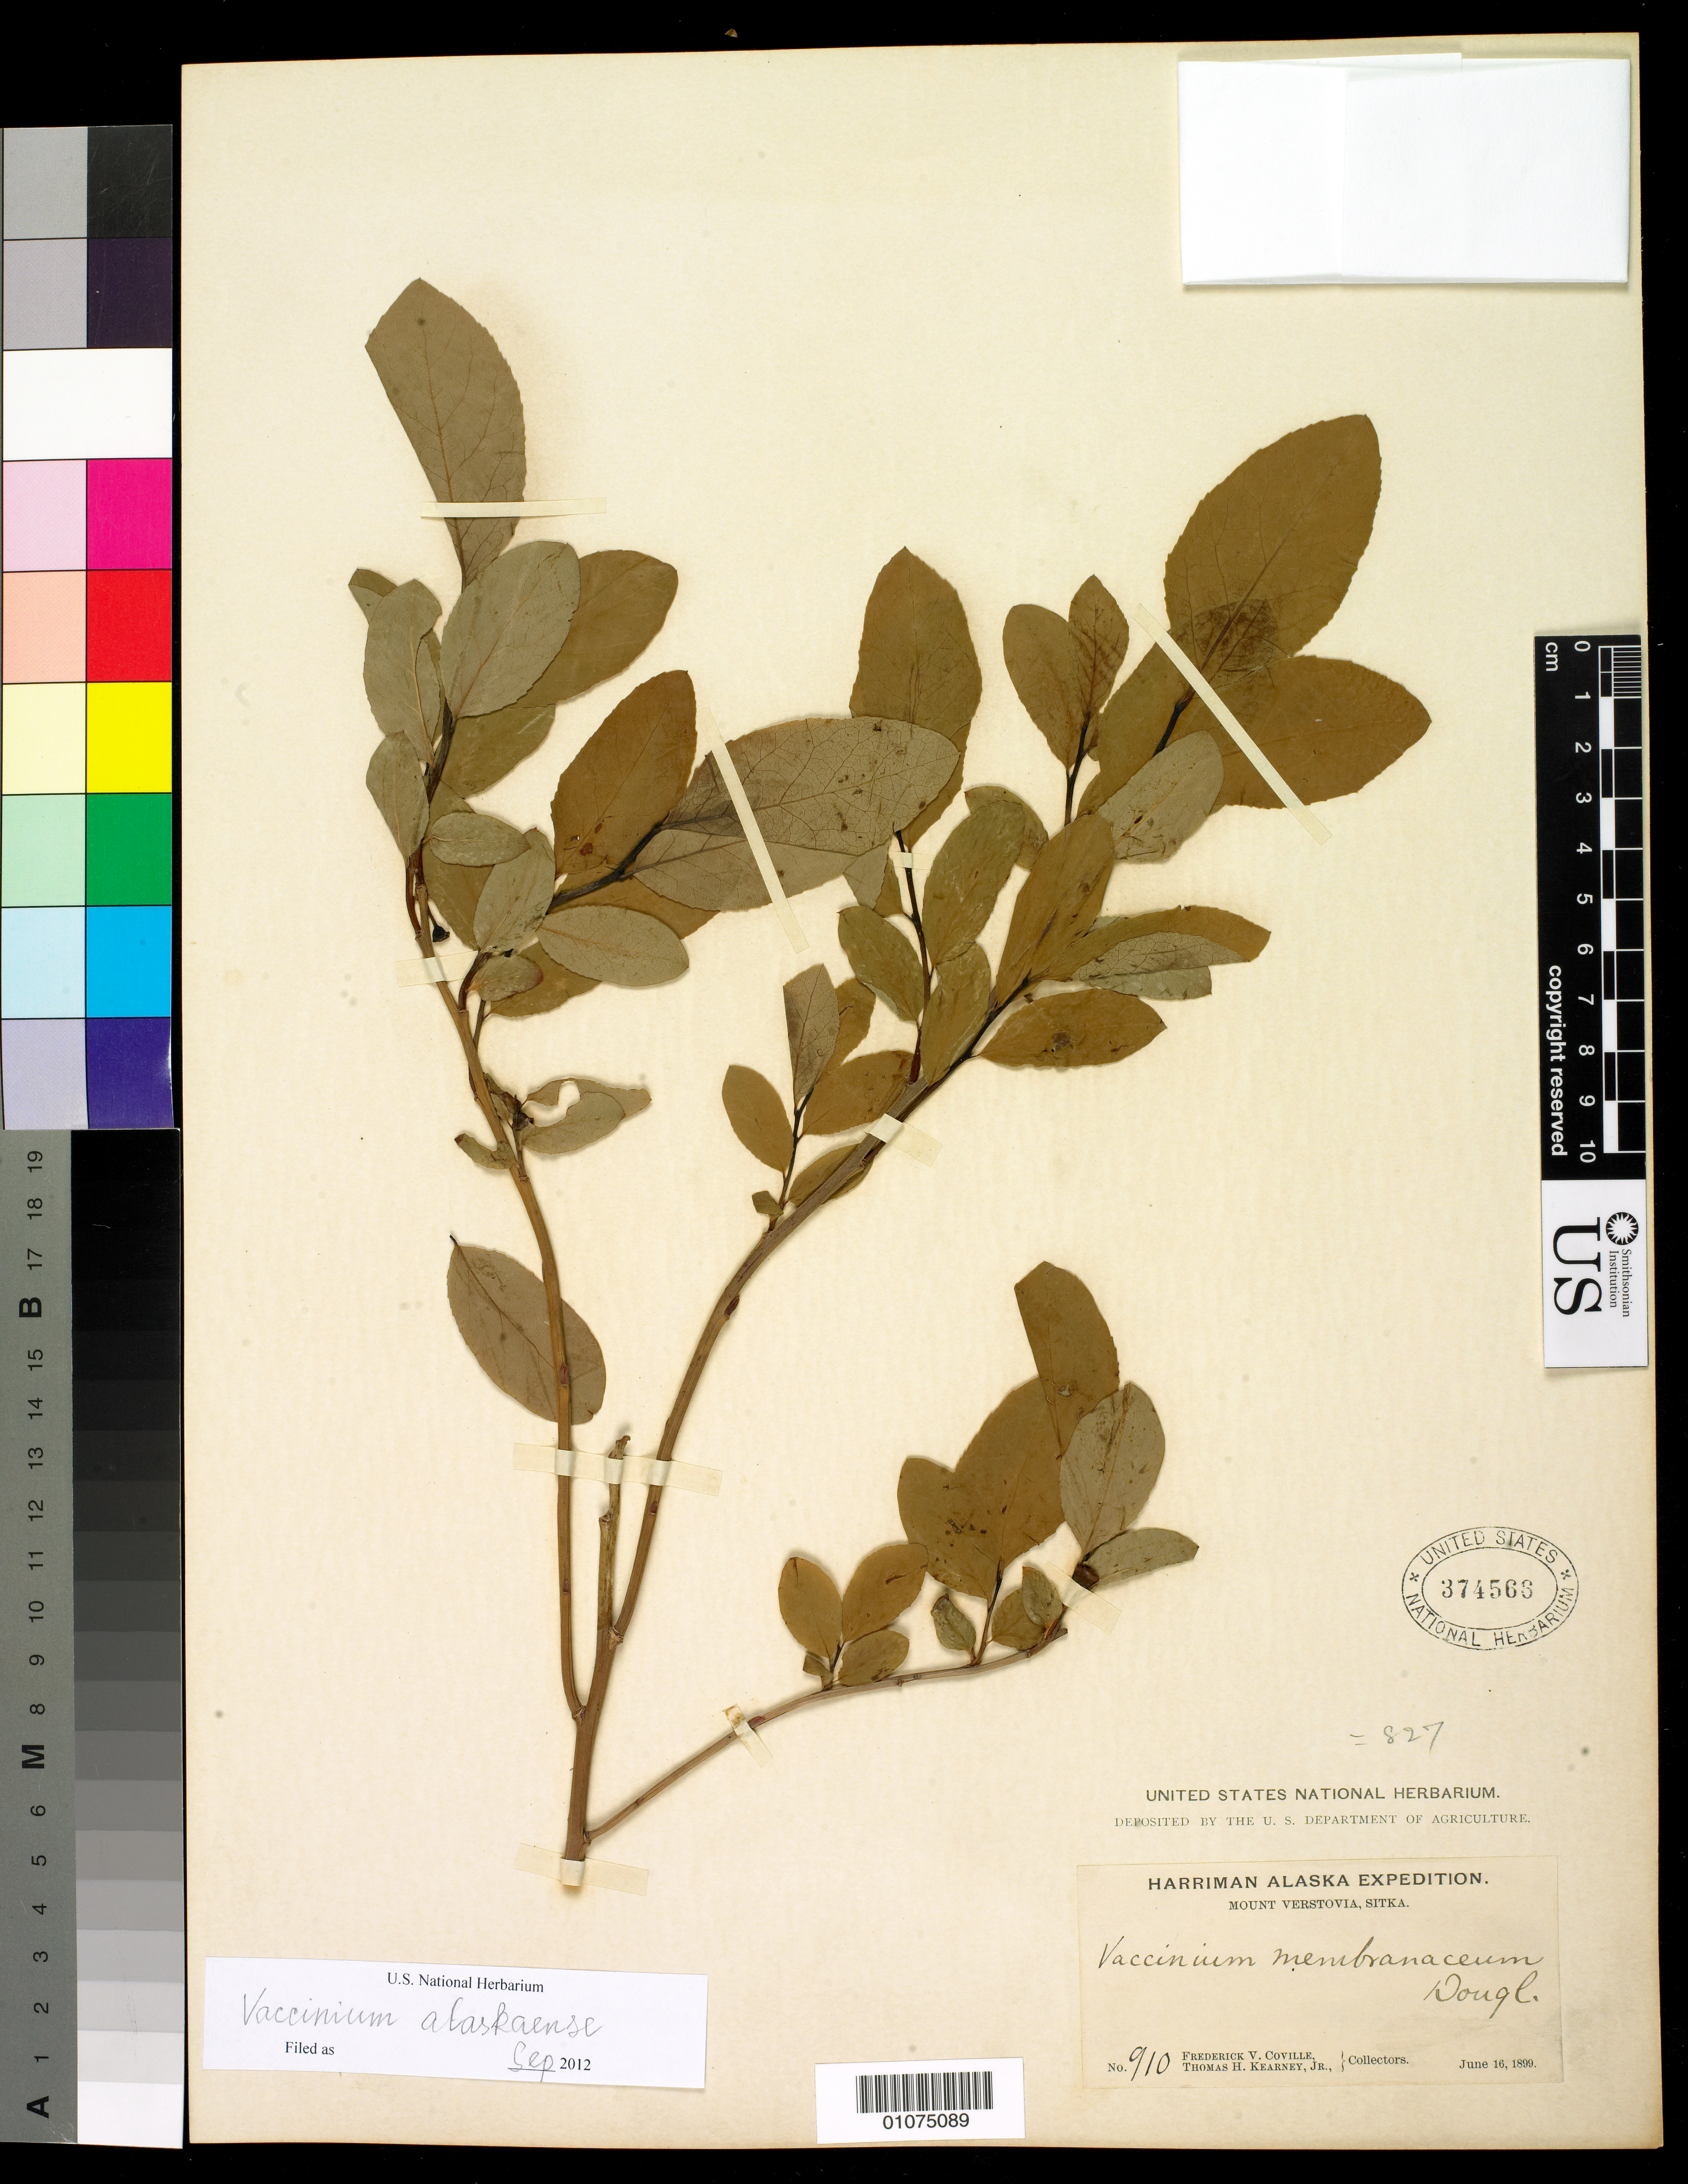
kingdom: Plantae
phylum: Tracheophyta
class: Magnoliopsida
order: Ericales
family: Ericaceae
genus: Vaccinium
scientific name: Vaccinium alaskaense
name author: Howell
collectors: F. V. Coville & C. Kearney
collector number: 910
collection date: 1899-06-16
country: United States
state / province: Alaska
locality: Sitka, Mount Verstovia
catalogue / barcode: US 374566